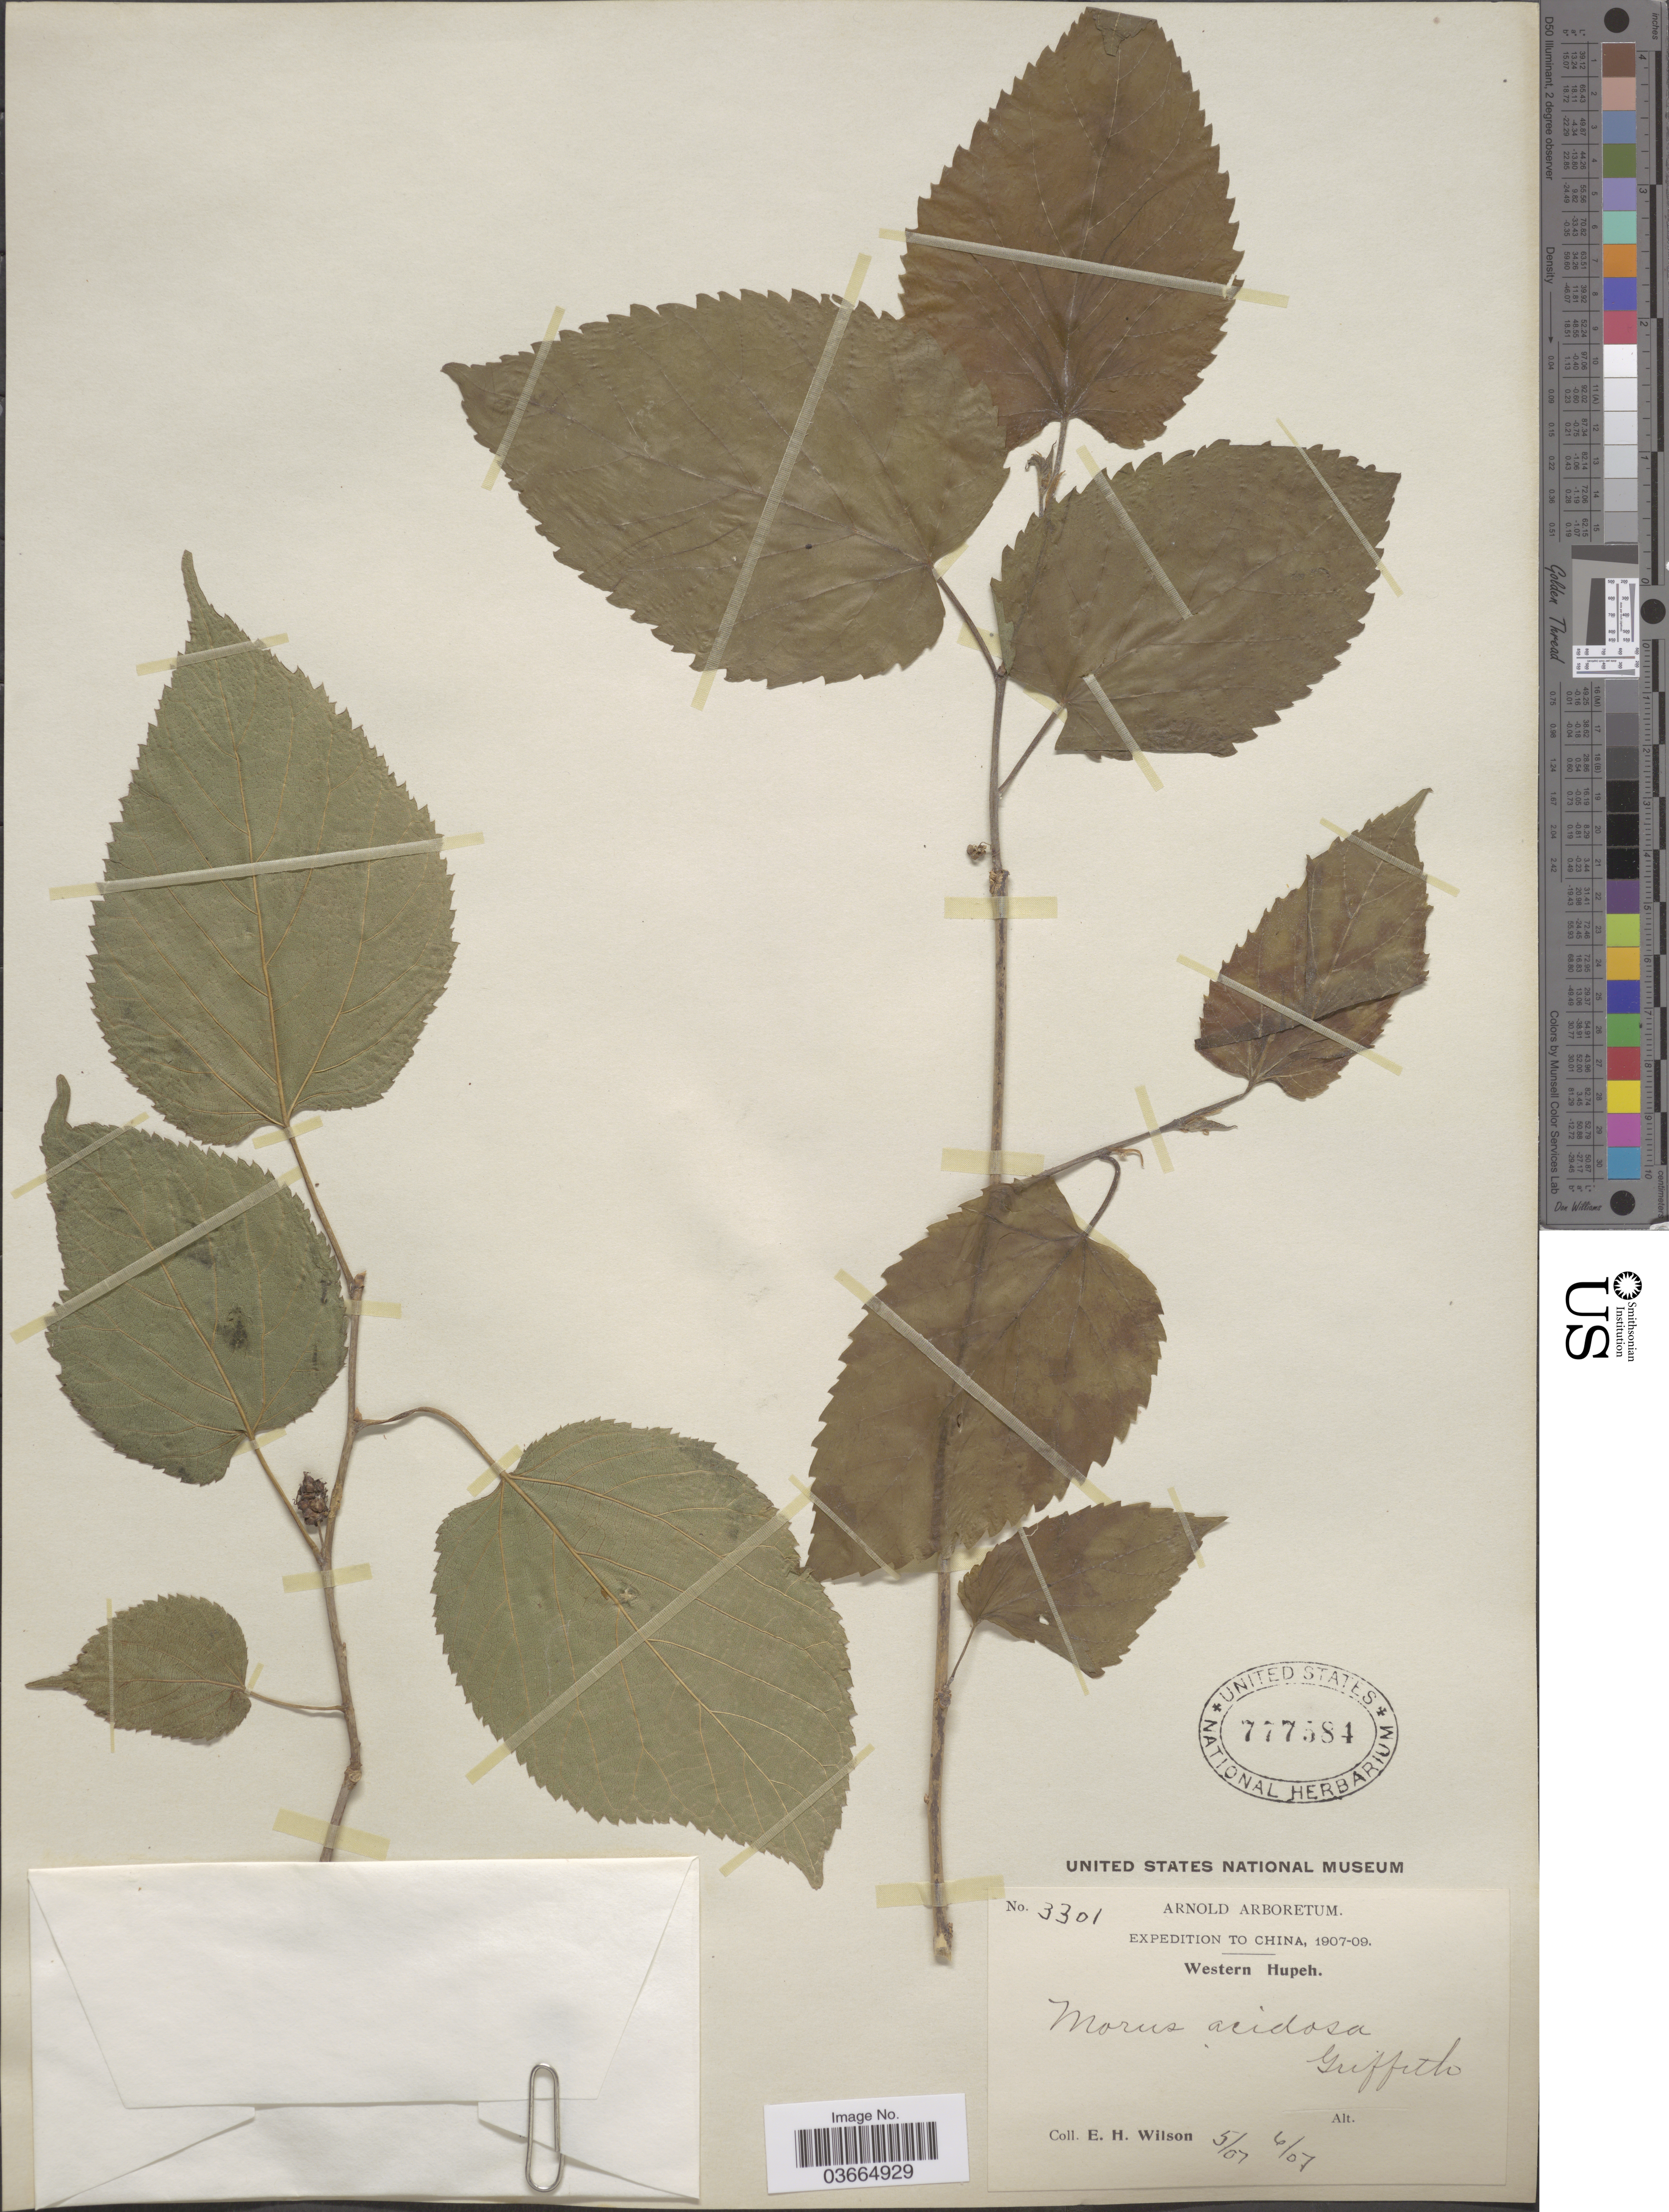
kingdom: Plantae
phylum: Tracheophyta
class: Magnoliopsida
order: Rosales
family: Moraceae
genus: Morus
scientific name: Morus acidosa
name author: Griff.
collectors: E. Wilson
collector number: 3301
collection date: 1907-05/1907-06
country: China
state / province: Hubei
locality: Western Hupeh.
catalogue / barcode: US 777584